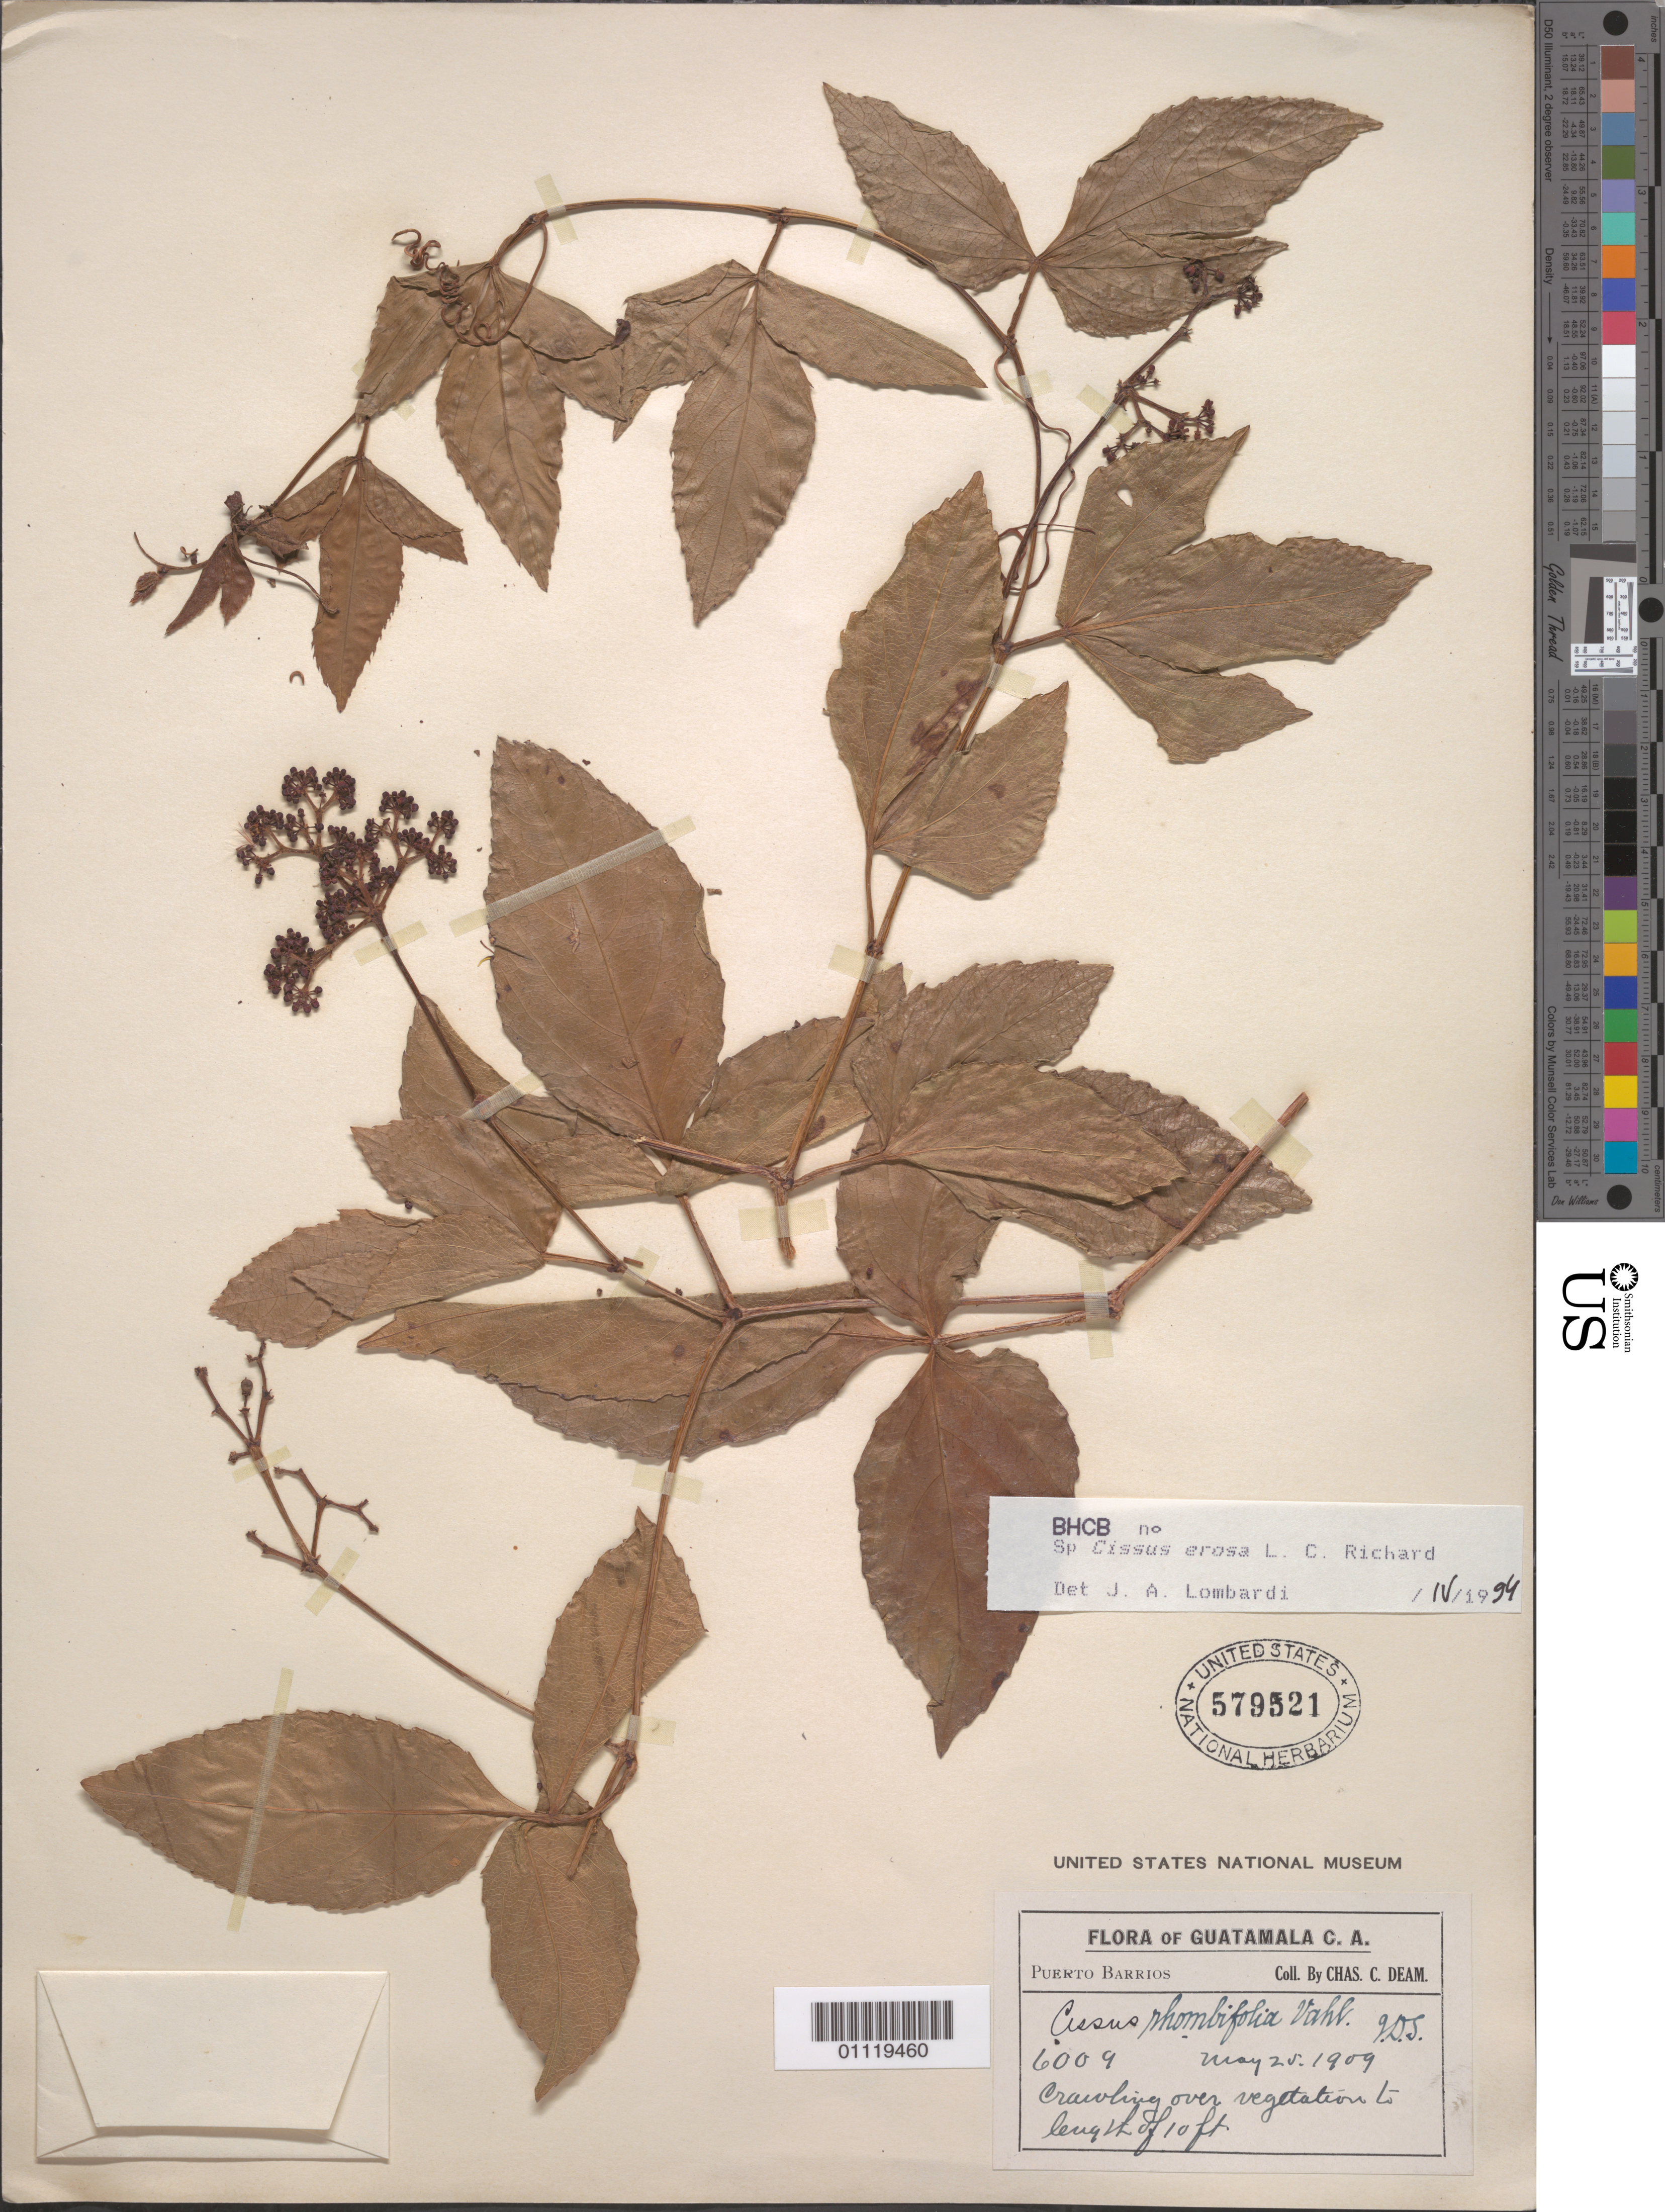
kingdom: Plantae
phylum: Tracheophyta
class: Magnoliopsida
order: Vitales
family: Vitaceae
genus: Cissus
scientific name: Cissus erosa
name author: Rich.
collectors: C. C. Deam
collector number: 6009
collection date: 1909-05-25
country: Guatemala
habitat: Crawling over vegetation.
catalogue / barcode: US 579521